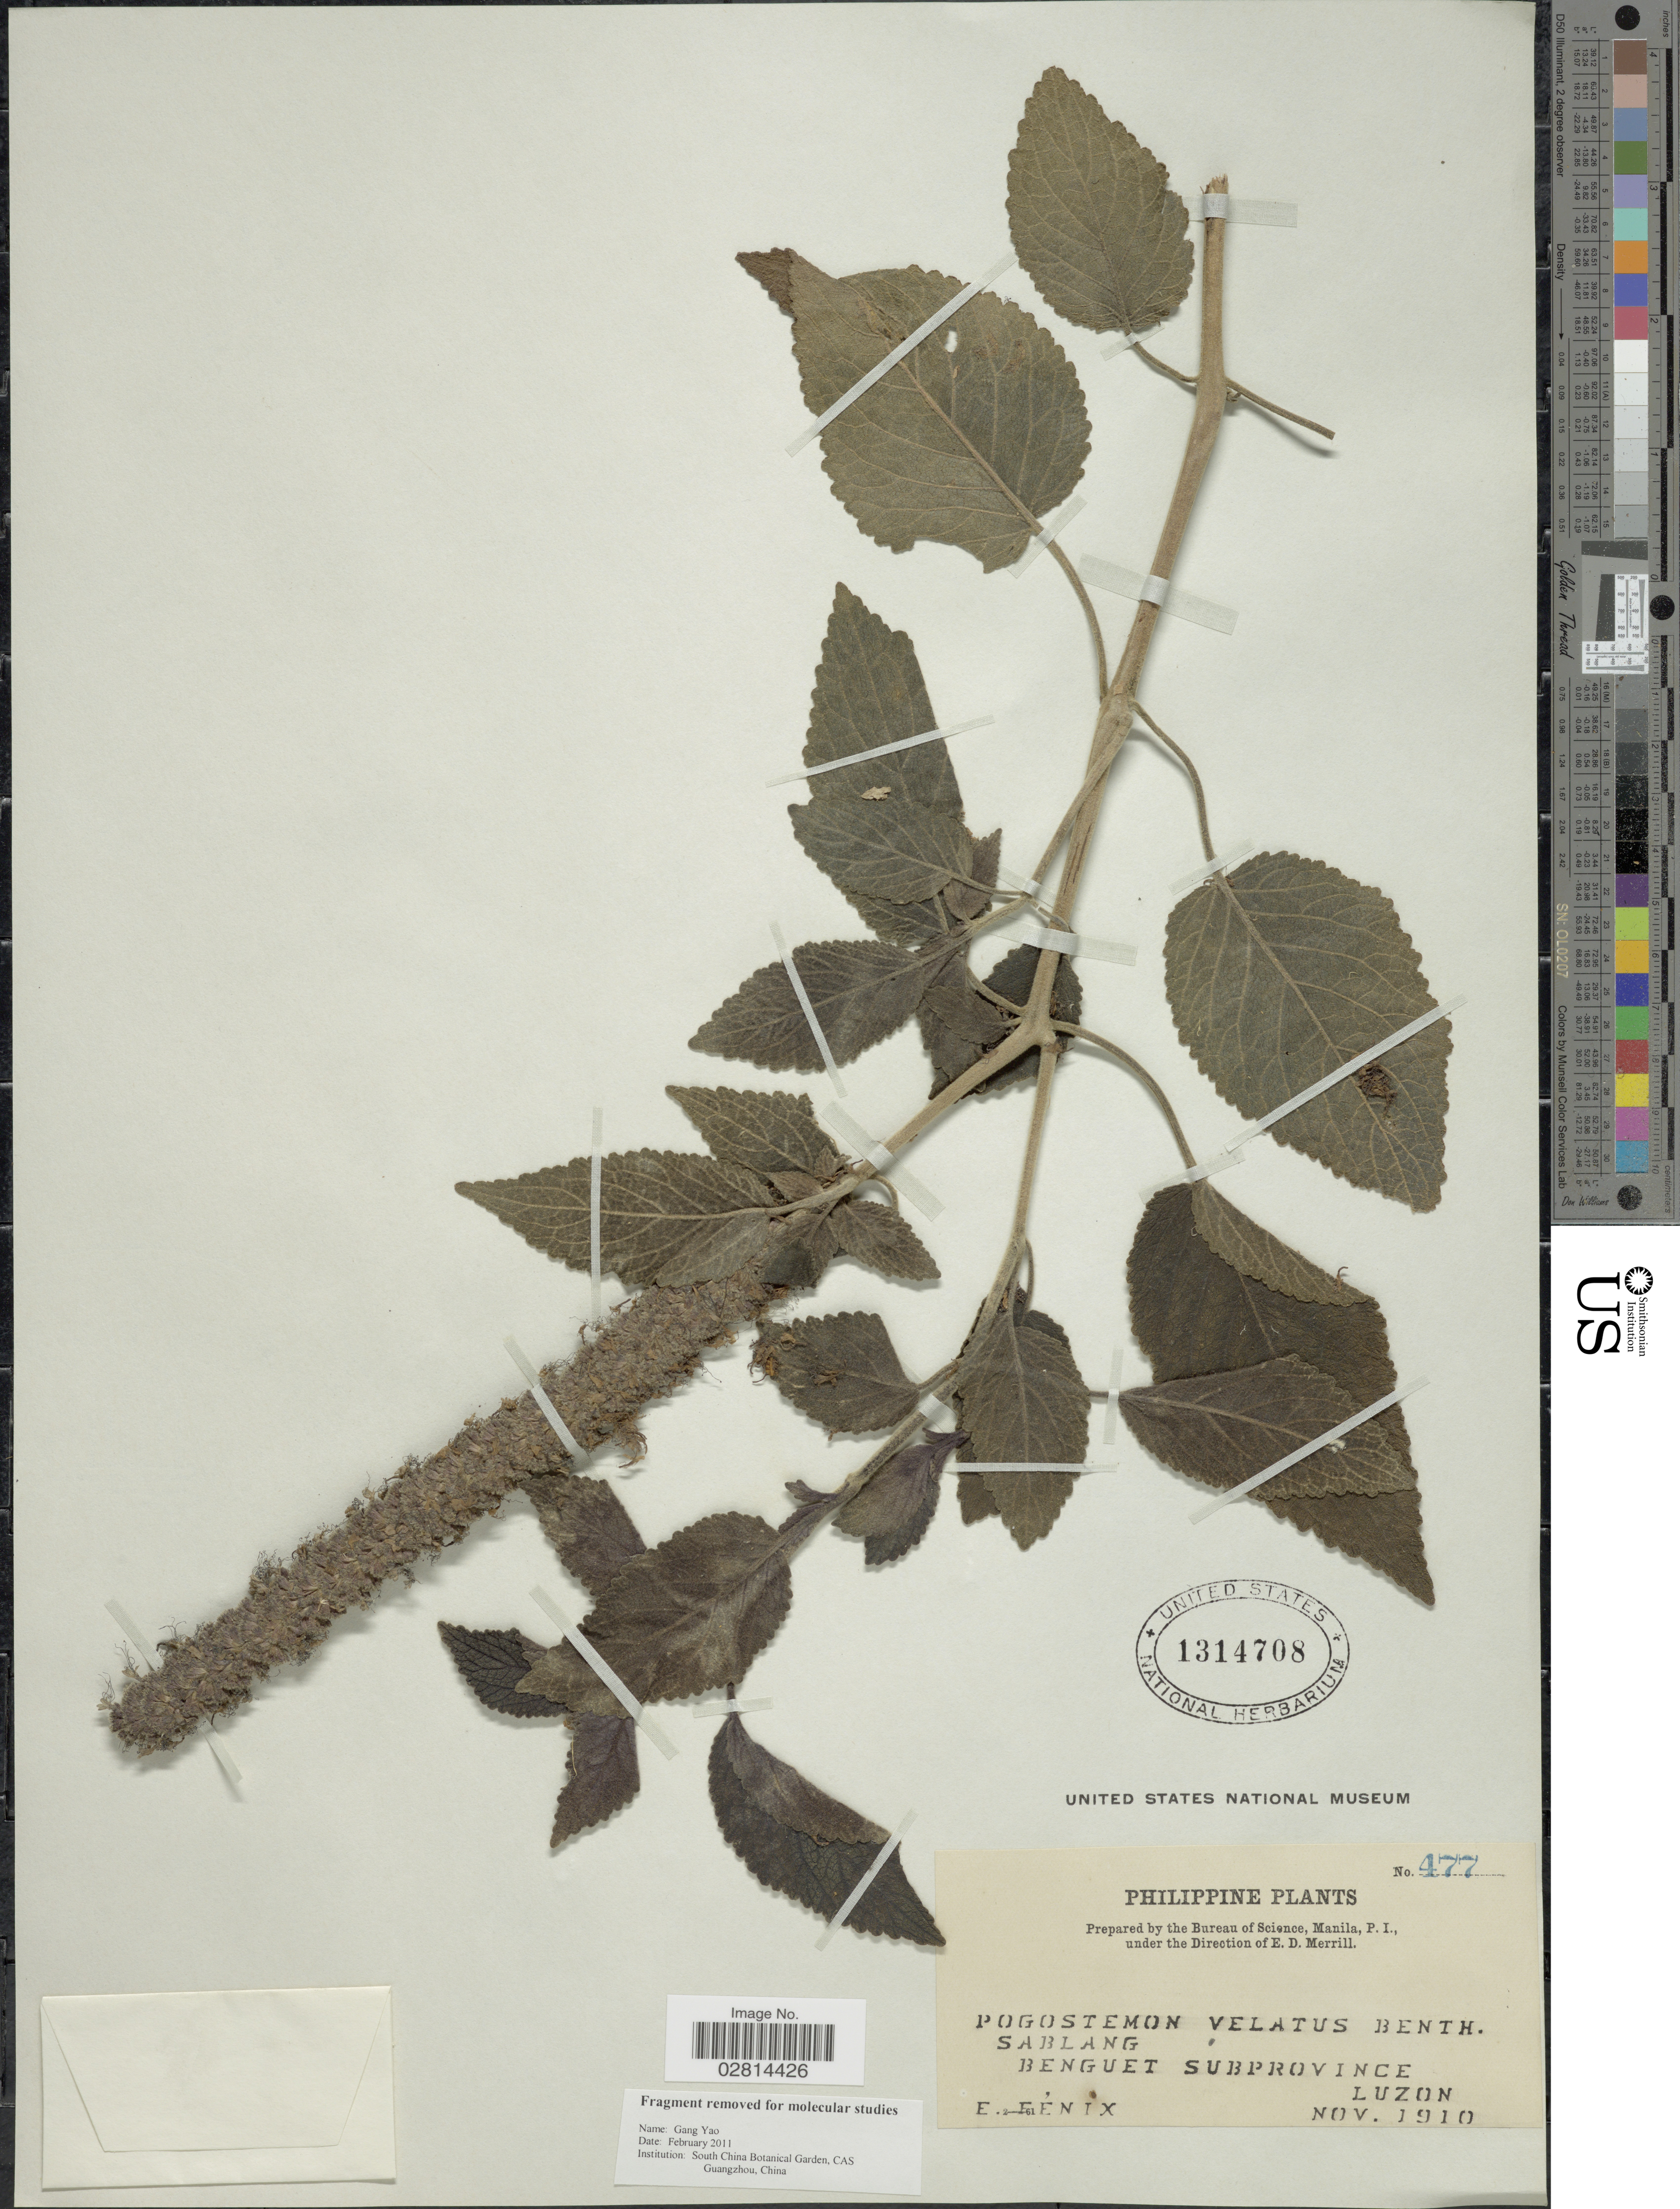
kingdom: Plantae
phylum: Tracheophyta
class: Magnoliopsida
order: Lamiales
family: Lamiaceae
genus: Pogostemon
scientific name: Pogostemon velatus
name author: Benth.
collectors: E. Fénix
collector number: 477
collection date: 1910-11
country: Philippines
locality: Sablang. Benguet Subprovince. Luzon.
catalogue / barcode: US 1314708